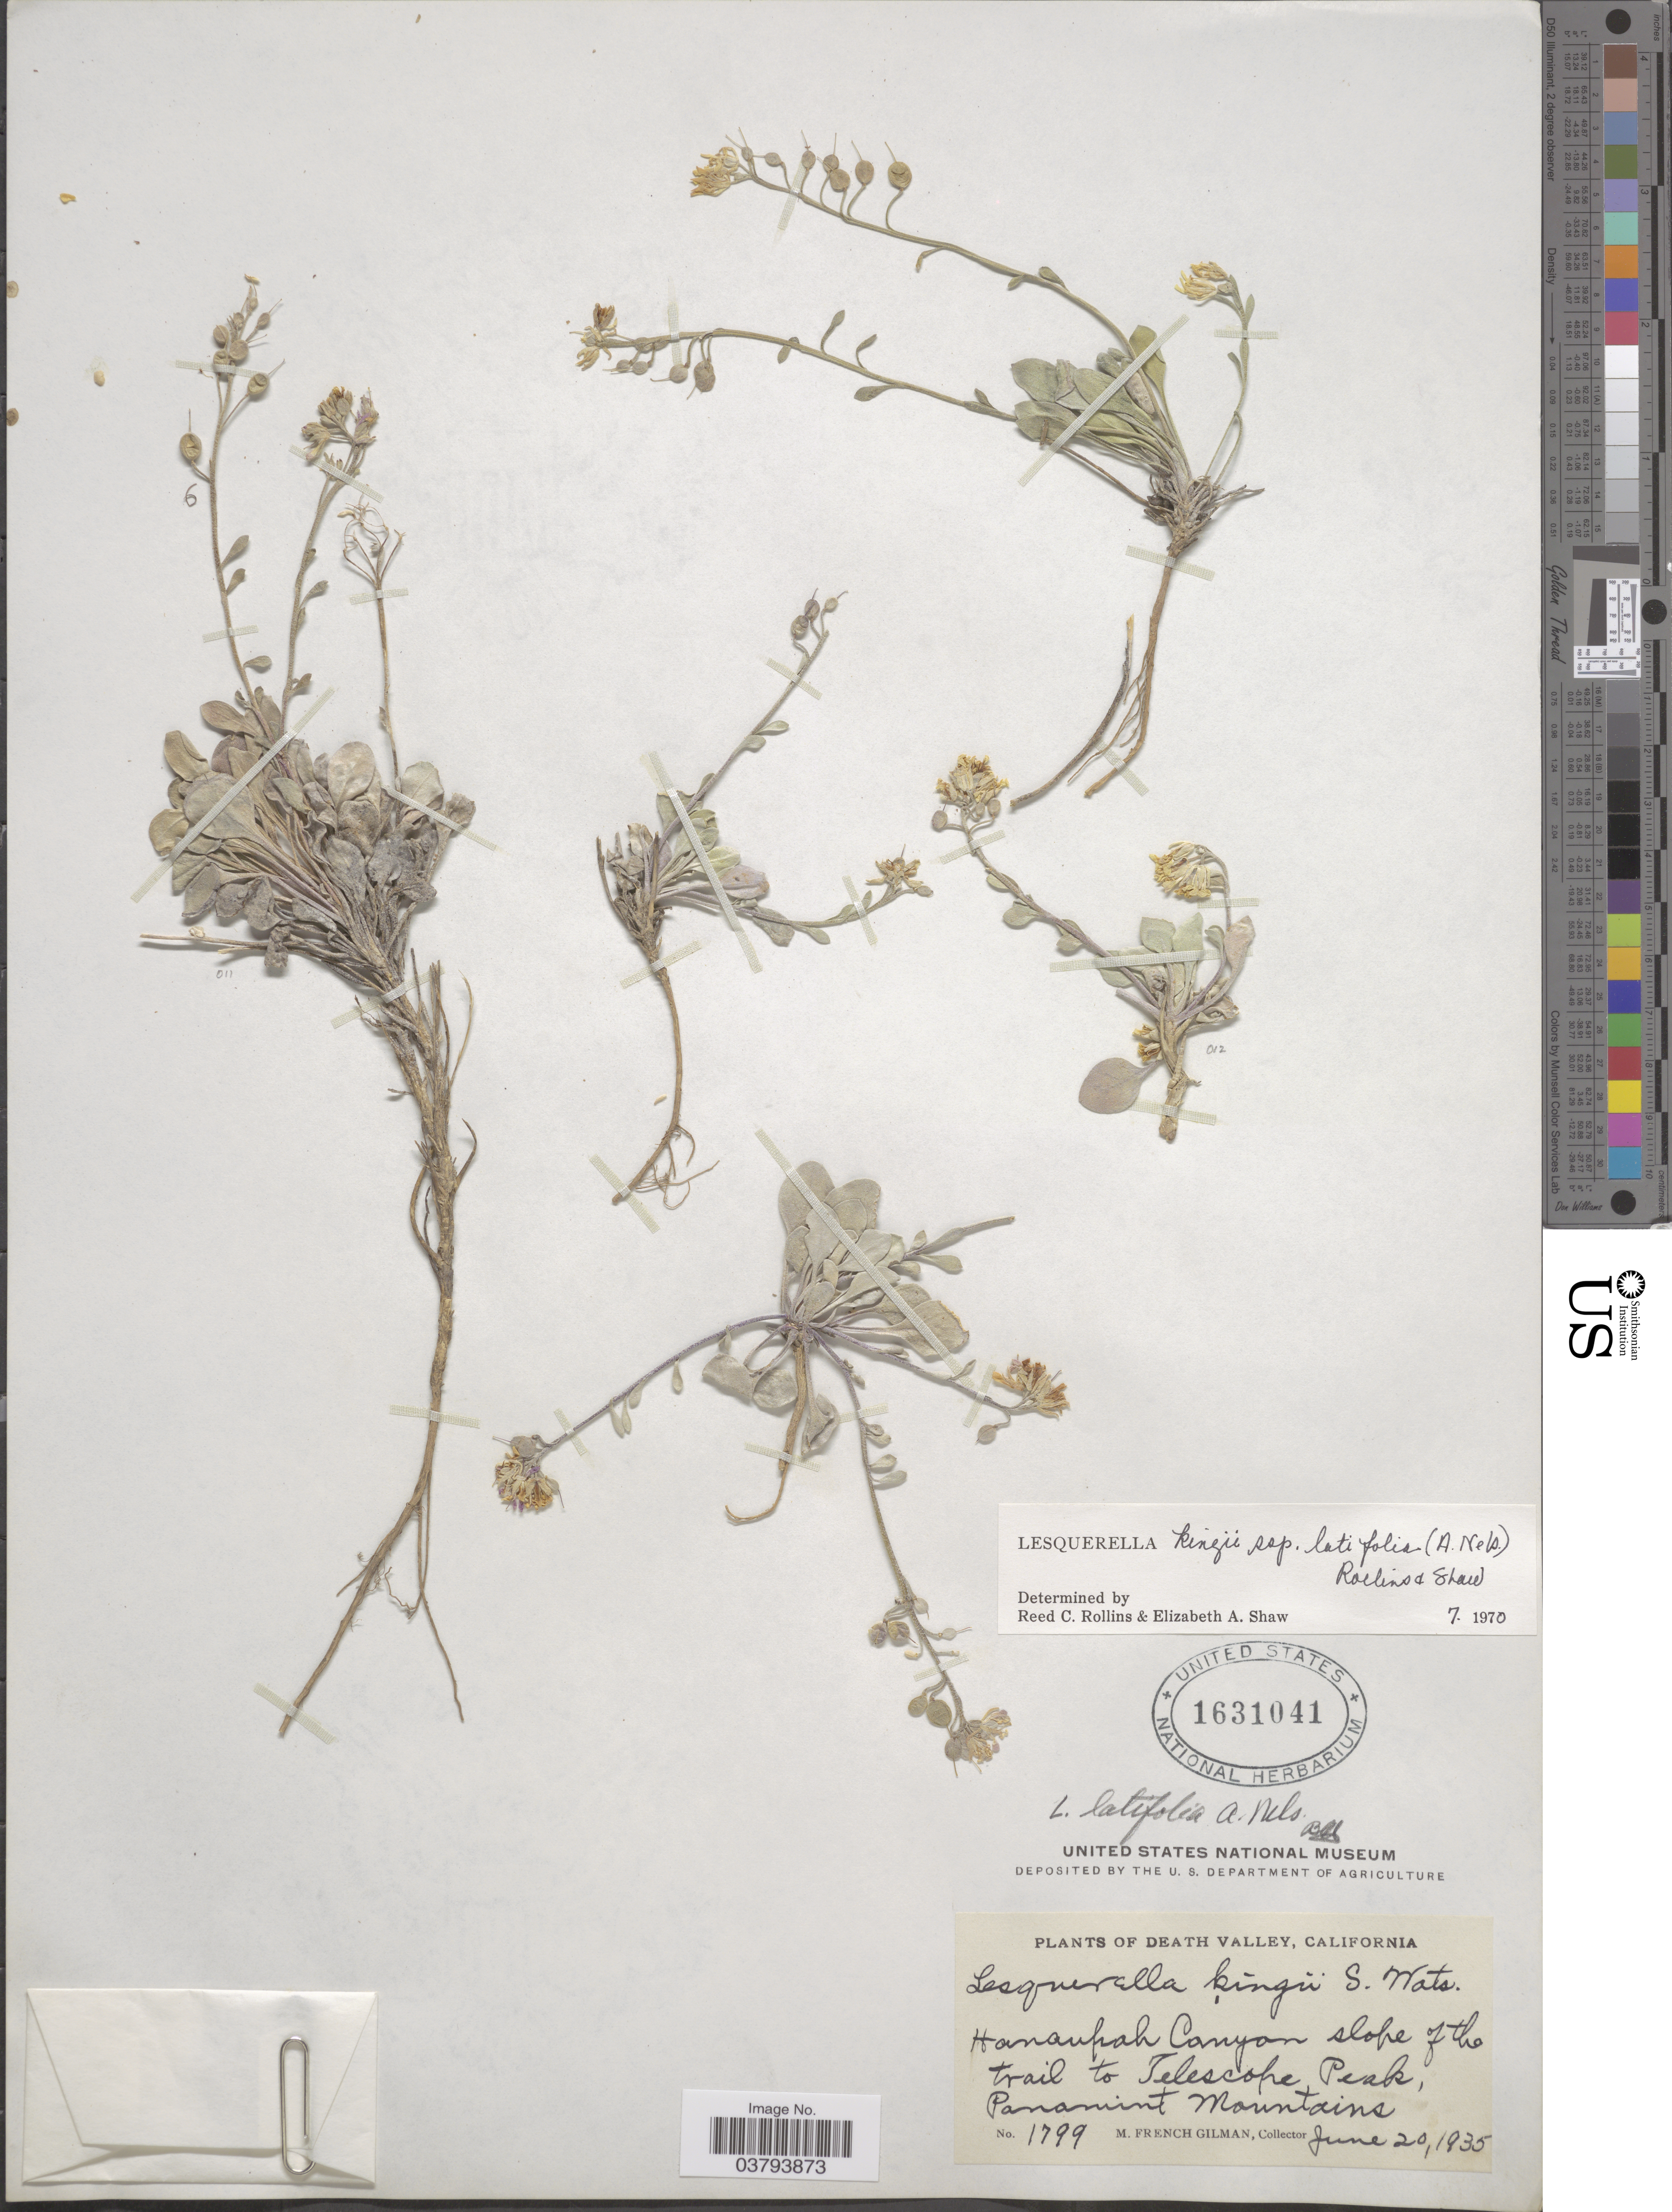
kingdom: Plantae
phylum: Tracheophyta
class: Magnoliopsida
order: Brassicales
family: Brassicaceae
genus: Lesquerella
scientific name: Lesquerella kingii subsp. latifolia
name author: (A. Nelson) Rollins & E.A. Shaw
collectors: M. F. Gilman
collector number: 1799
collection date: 1935-06-20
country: United States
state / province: California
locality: Death Valley; Hanaupah Canyon slope of the trail to Telescope Peak, Panamint Mountains.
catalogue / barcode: US 1631041